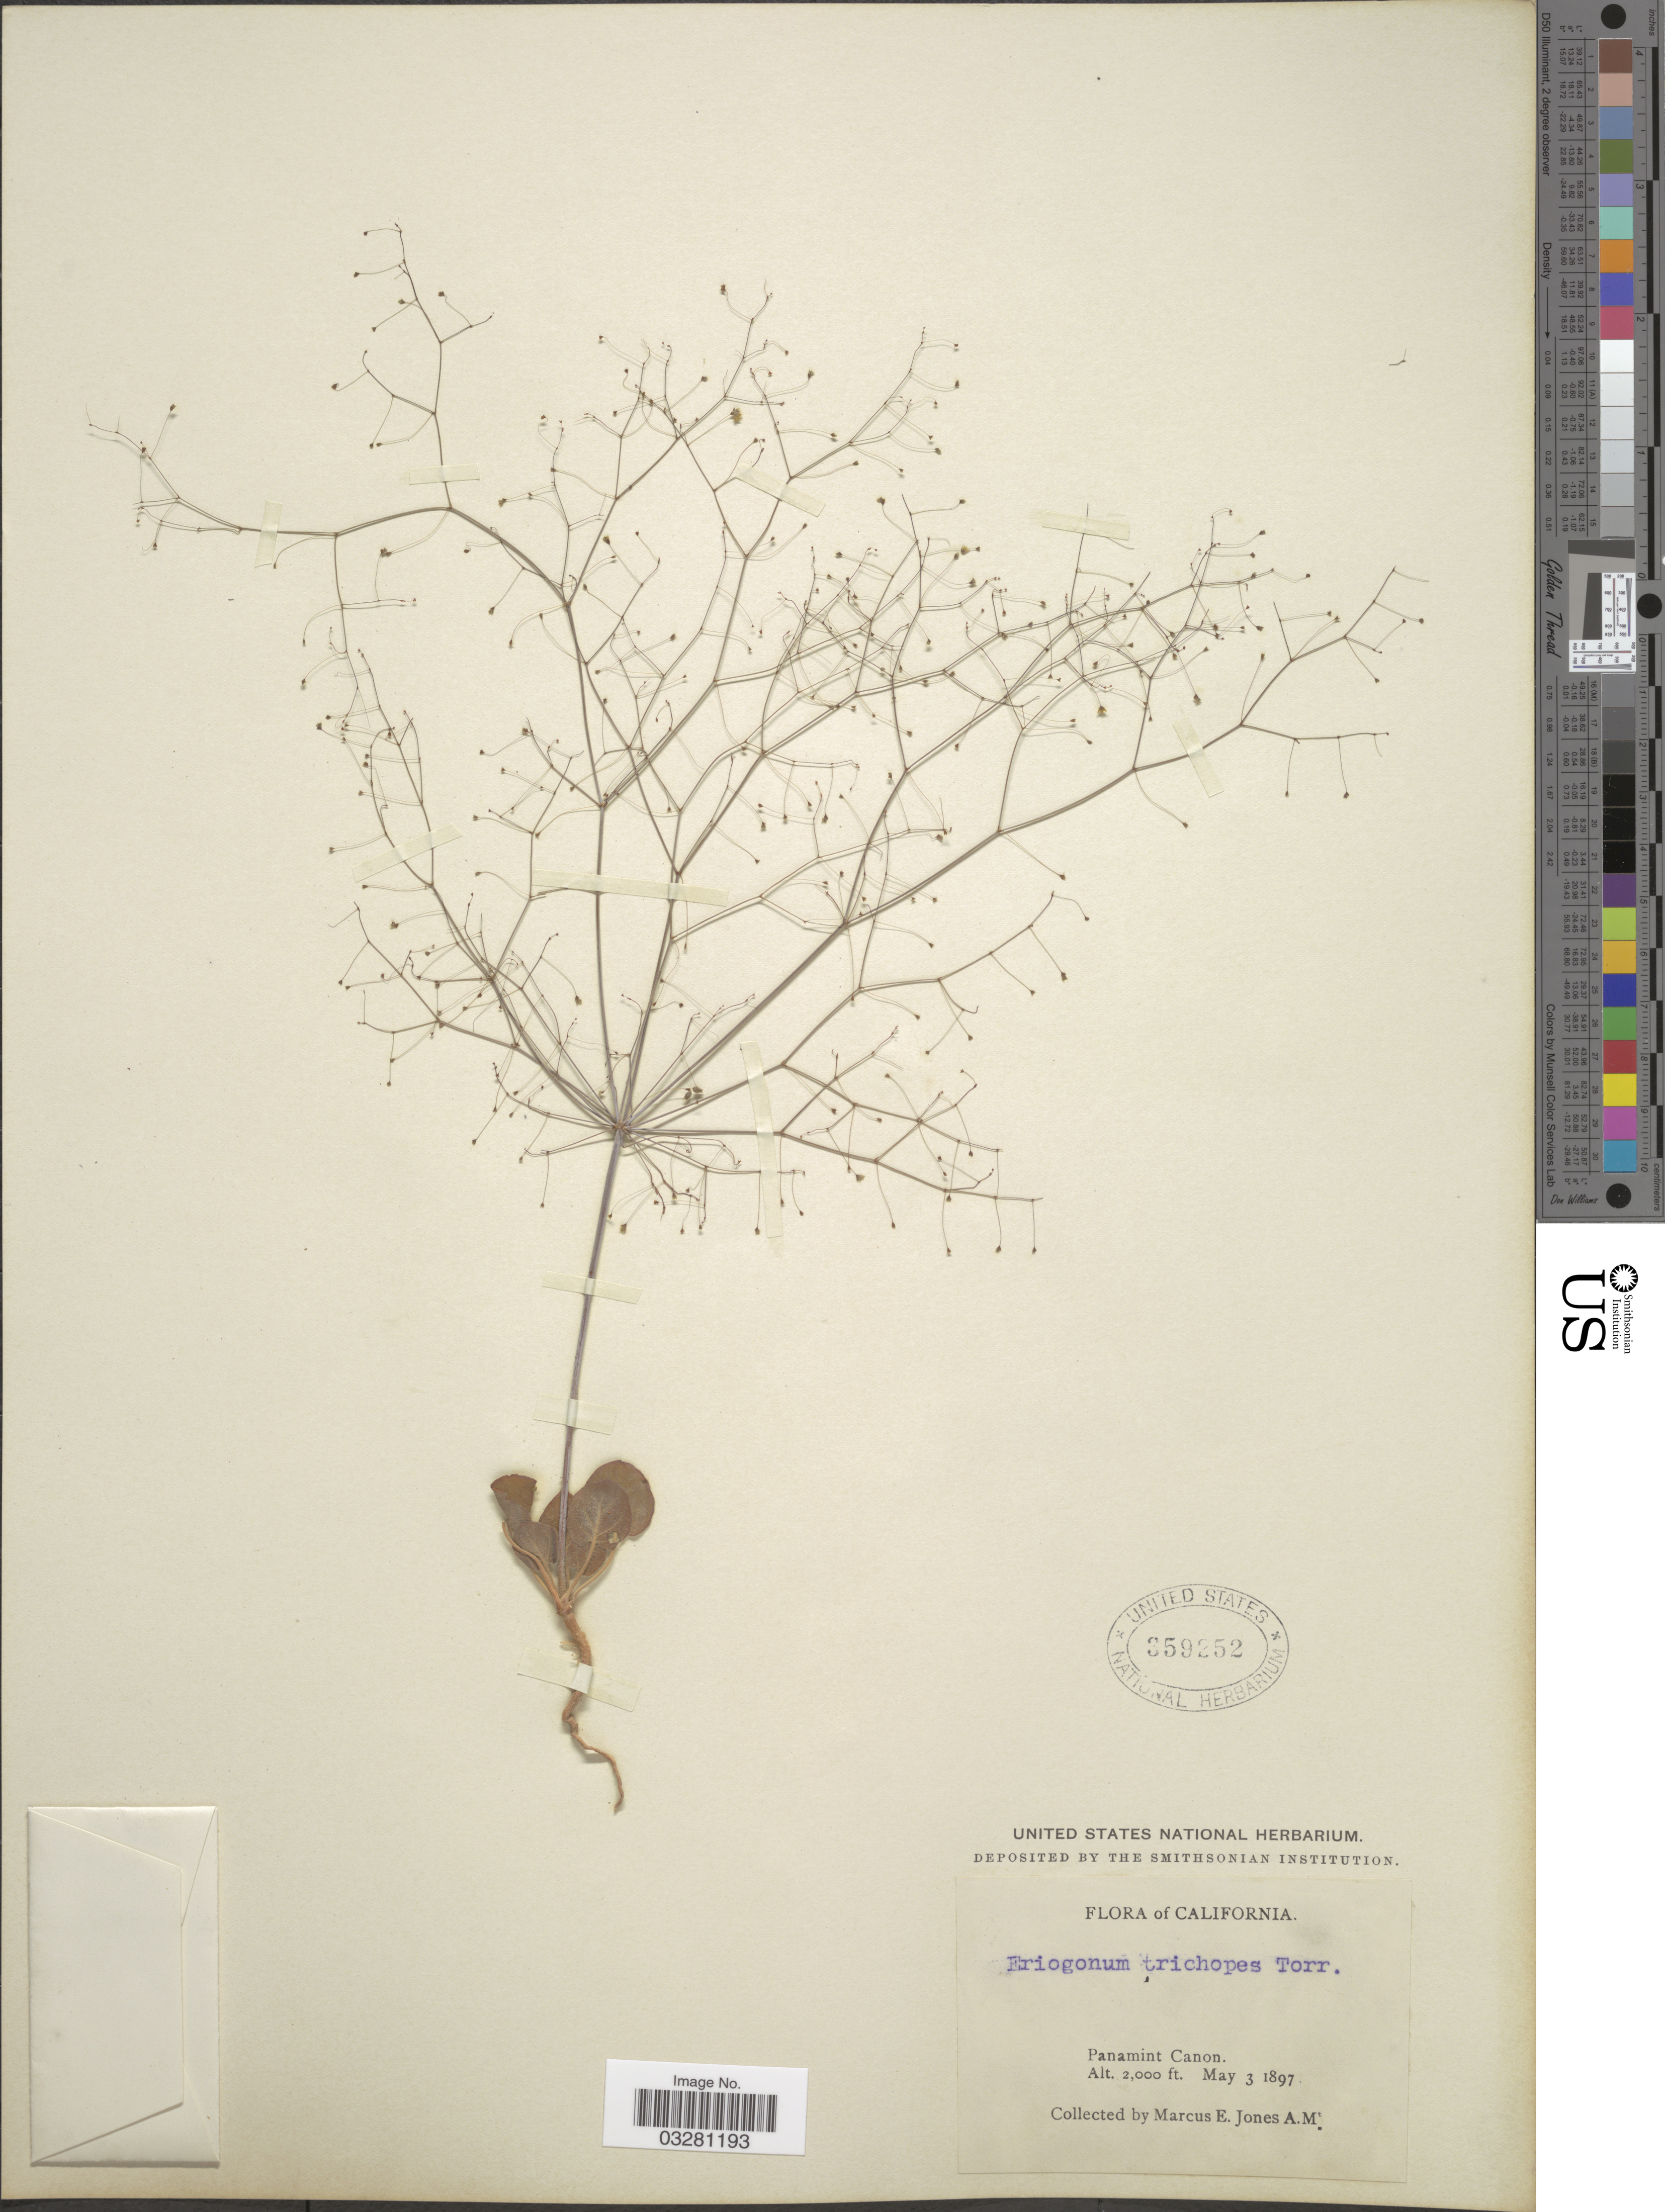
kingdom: Plantae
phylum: Tracheophyta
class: Magnoliopsida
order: Caryophyllales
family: Polygonaceae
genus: Eriogonum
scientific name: Eriogonum trichopes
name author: Torr.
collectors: M. E. Jones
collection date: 1897-05-03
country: United States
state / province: California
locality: Panamint Canon.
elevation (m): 610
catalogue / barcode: US 359252